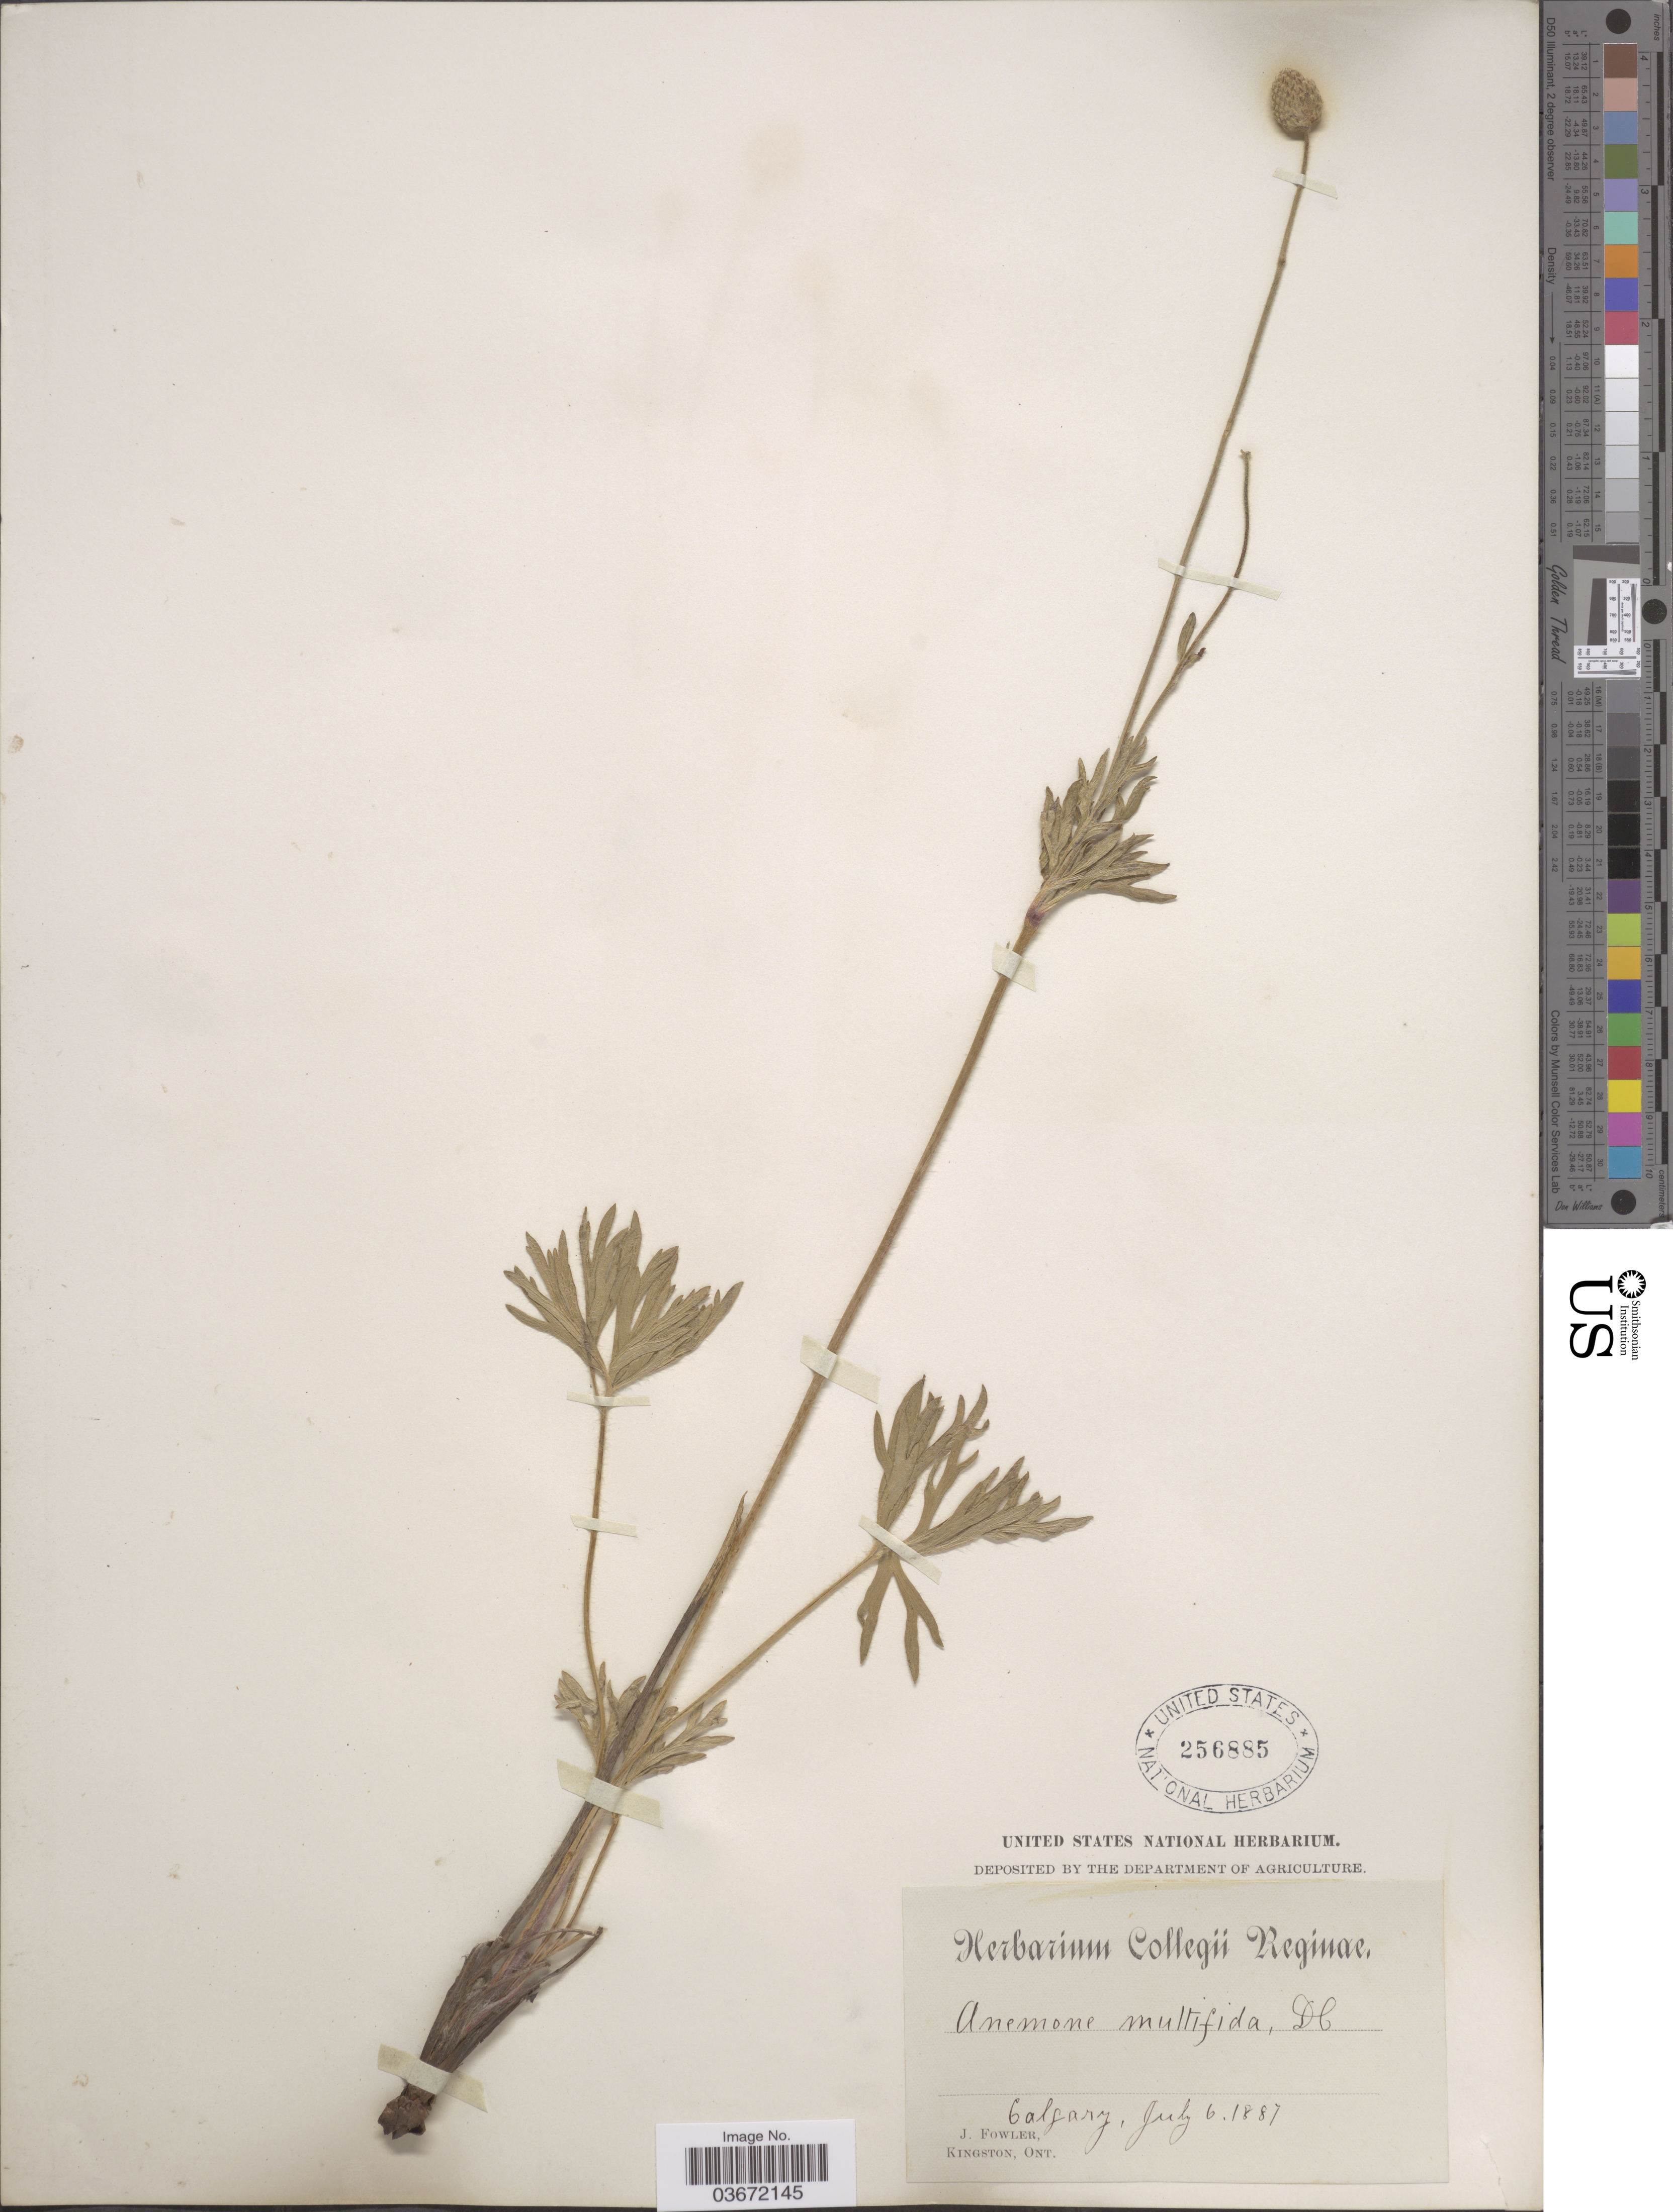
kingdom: Plantae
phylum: Tracheophyta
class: Magnoliopsida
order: Ranunculales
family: Ranunculaceae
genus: Anemone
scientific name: Anemone multifida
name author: Poir.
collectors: J. Fowler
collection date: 1887-07-06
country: Canada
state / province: Alberta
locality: Calgary.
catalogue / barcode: US 256885